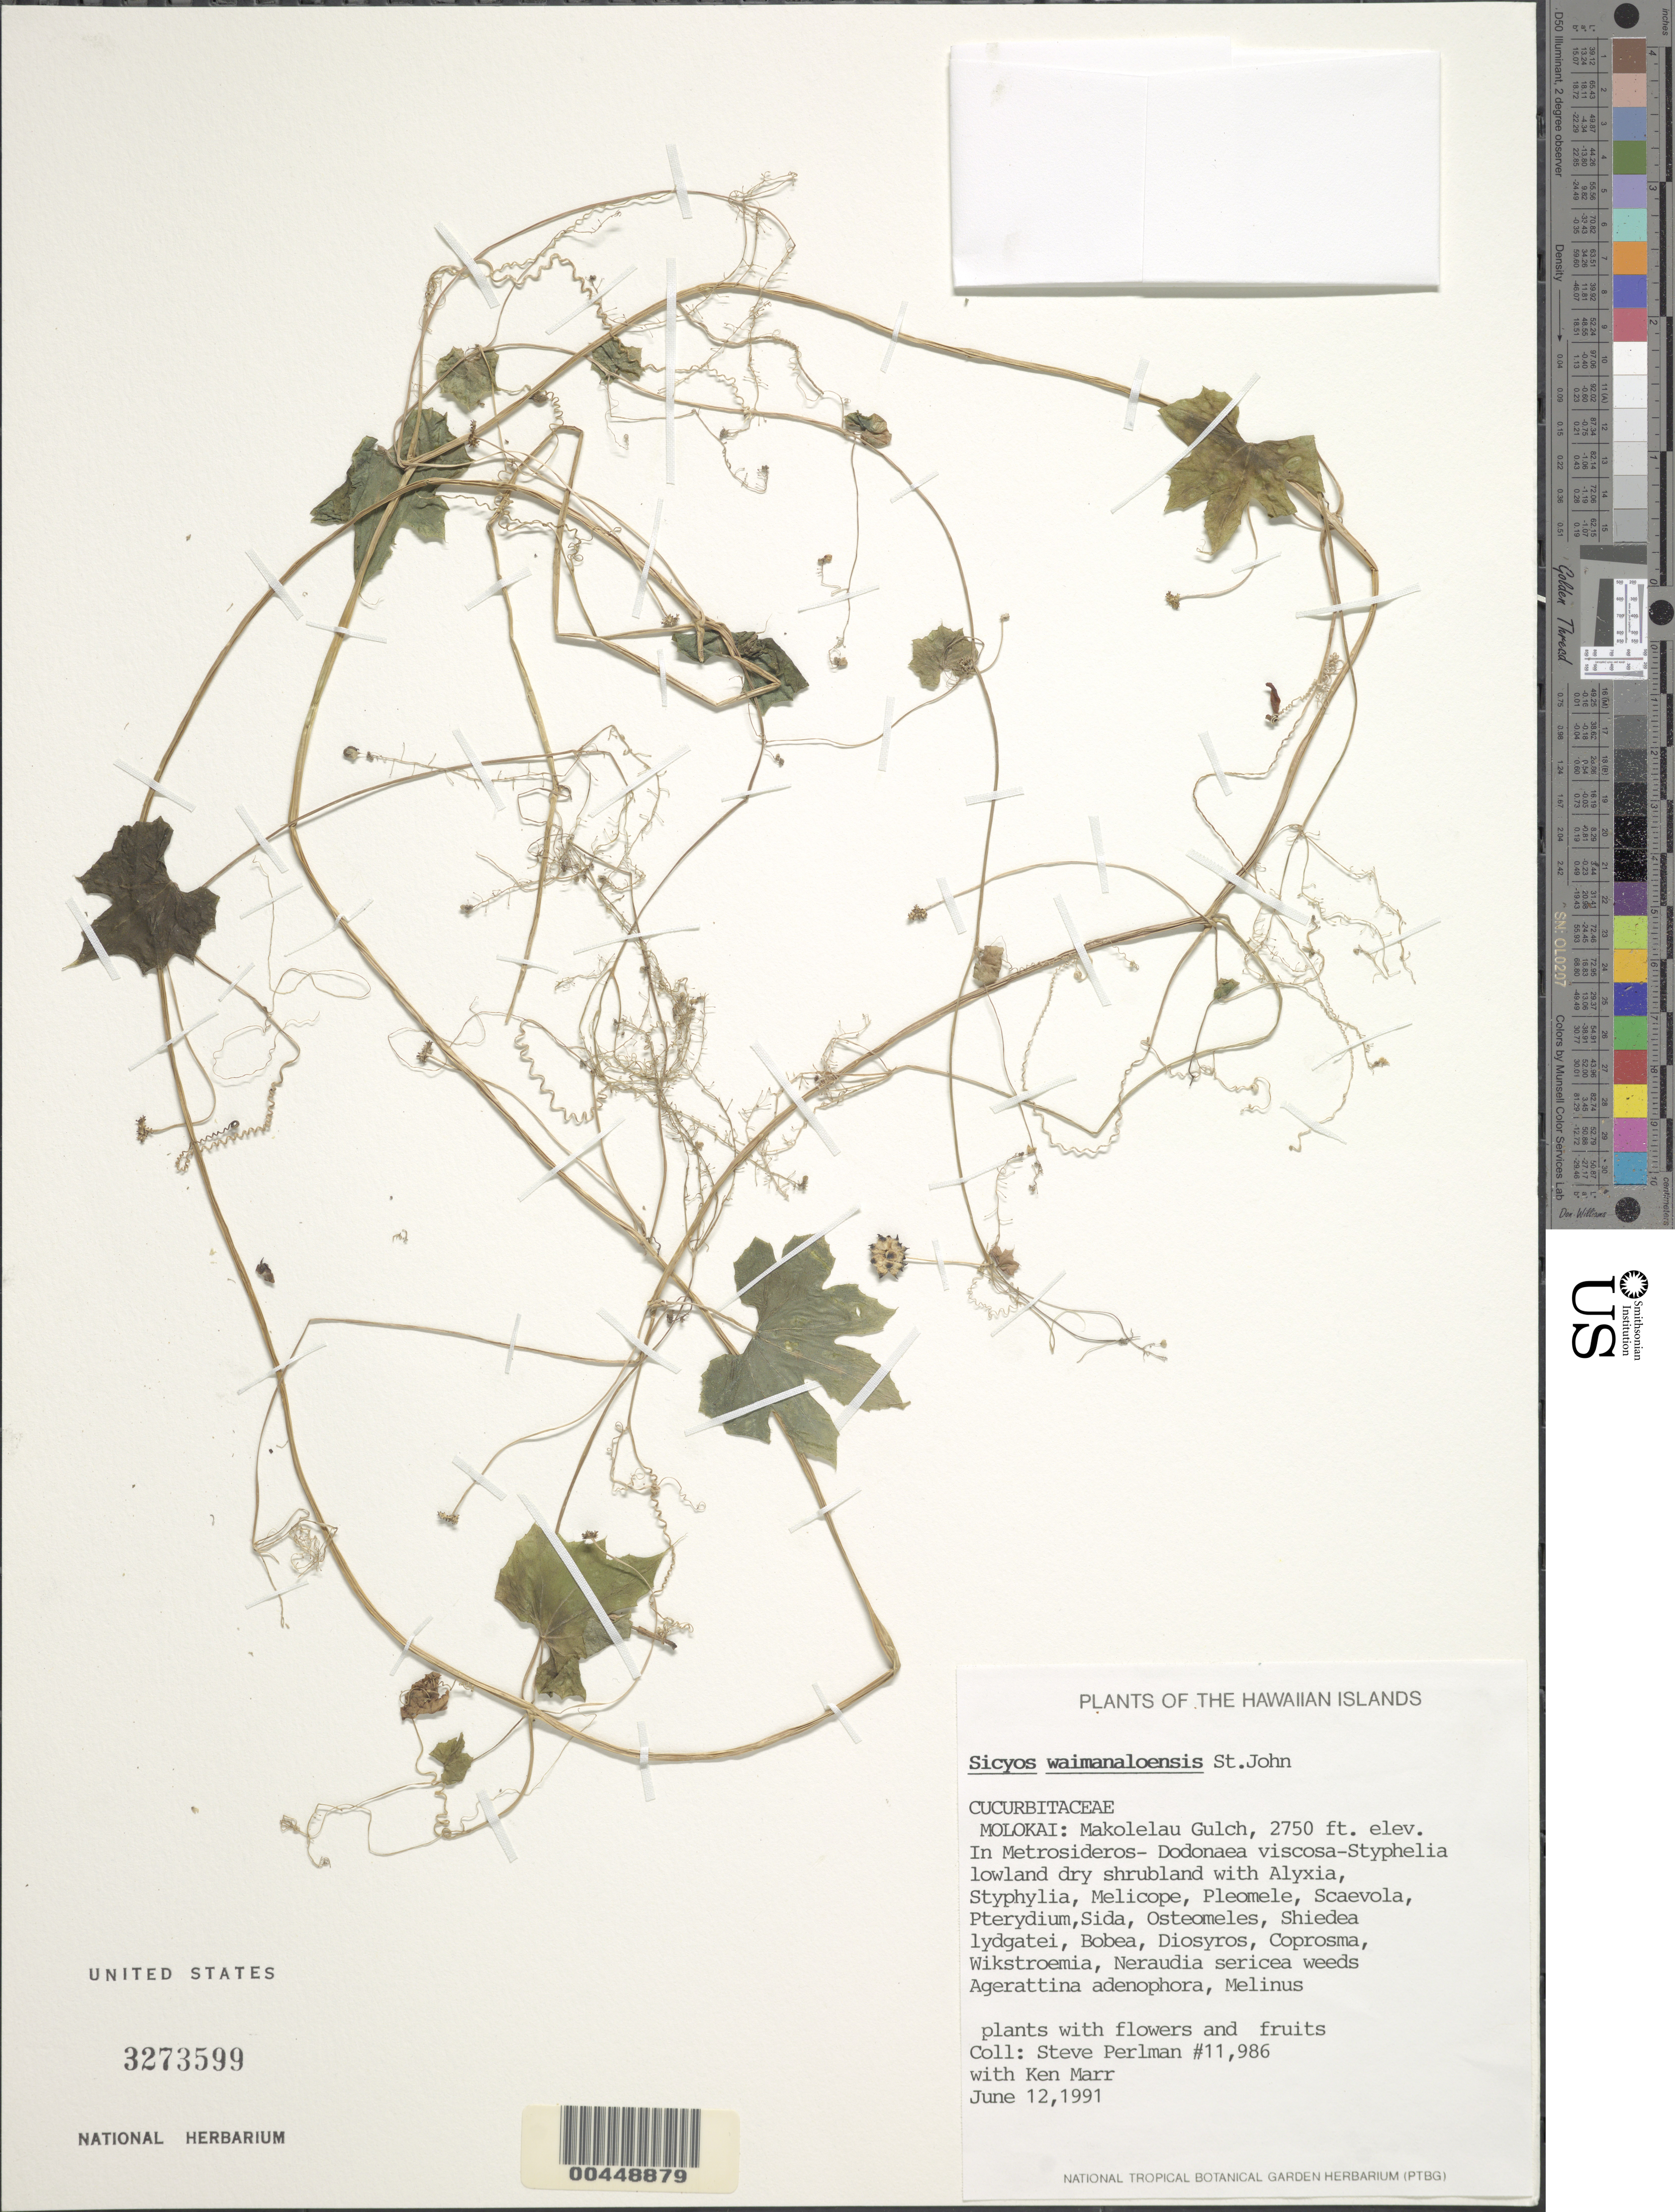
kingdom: Plantae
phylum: Tracheophyta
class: Magnoliopsida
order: Cucurbitales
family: Cucurbitaceae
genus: Sicyos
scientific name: Sicyos waimanaloensis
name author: H. St. John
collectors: S. P. Perlman & K. Marr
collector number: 11986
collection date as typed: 12 Jun 1991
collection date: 1991-06-12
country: United States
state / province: Hawaii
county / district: Maui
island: Moloka'i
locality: Makolelau Gulch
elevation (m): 838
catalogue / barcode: US 3273599